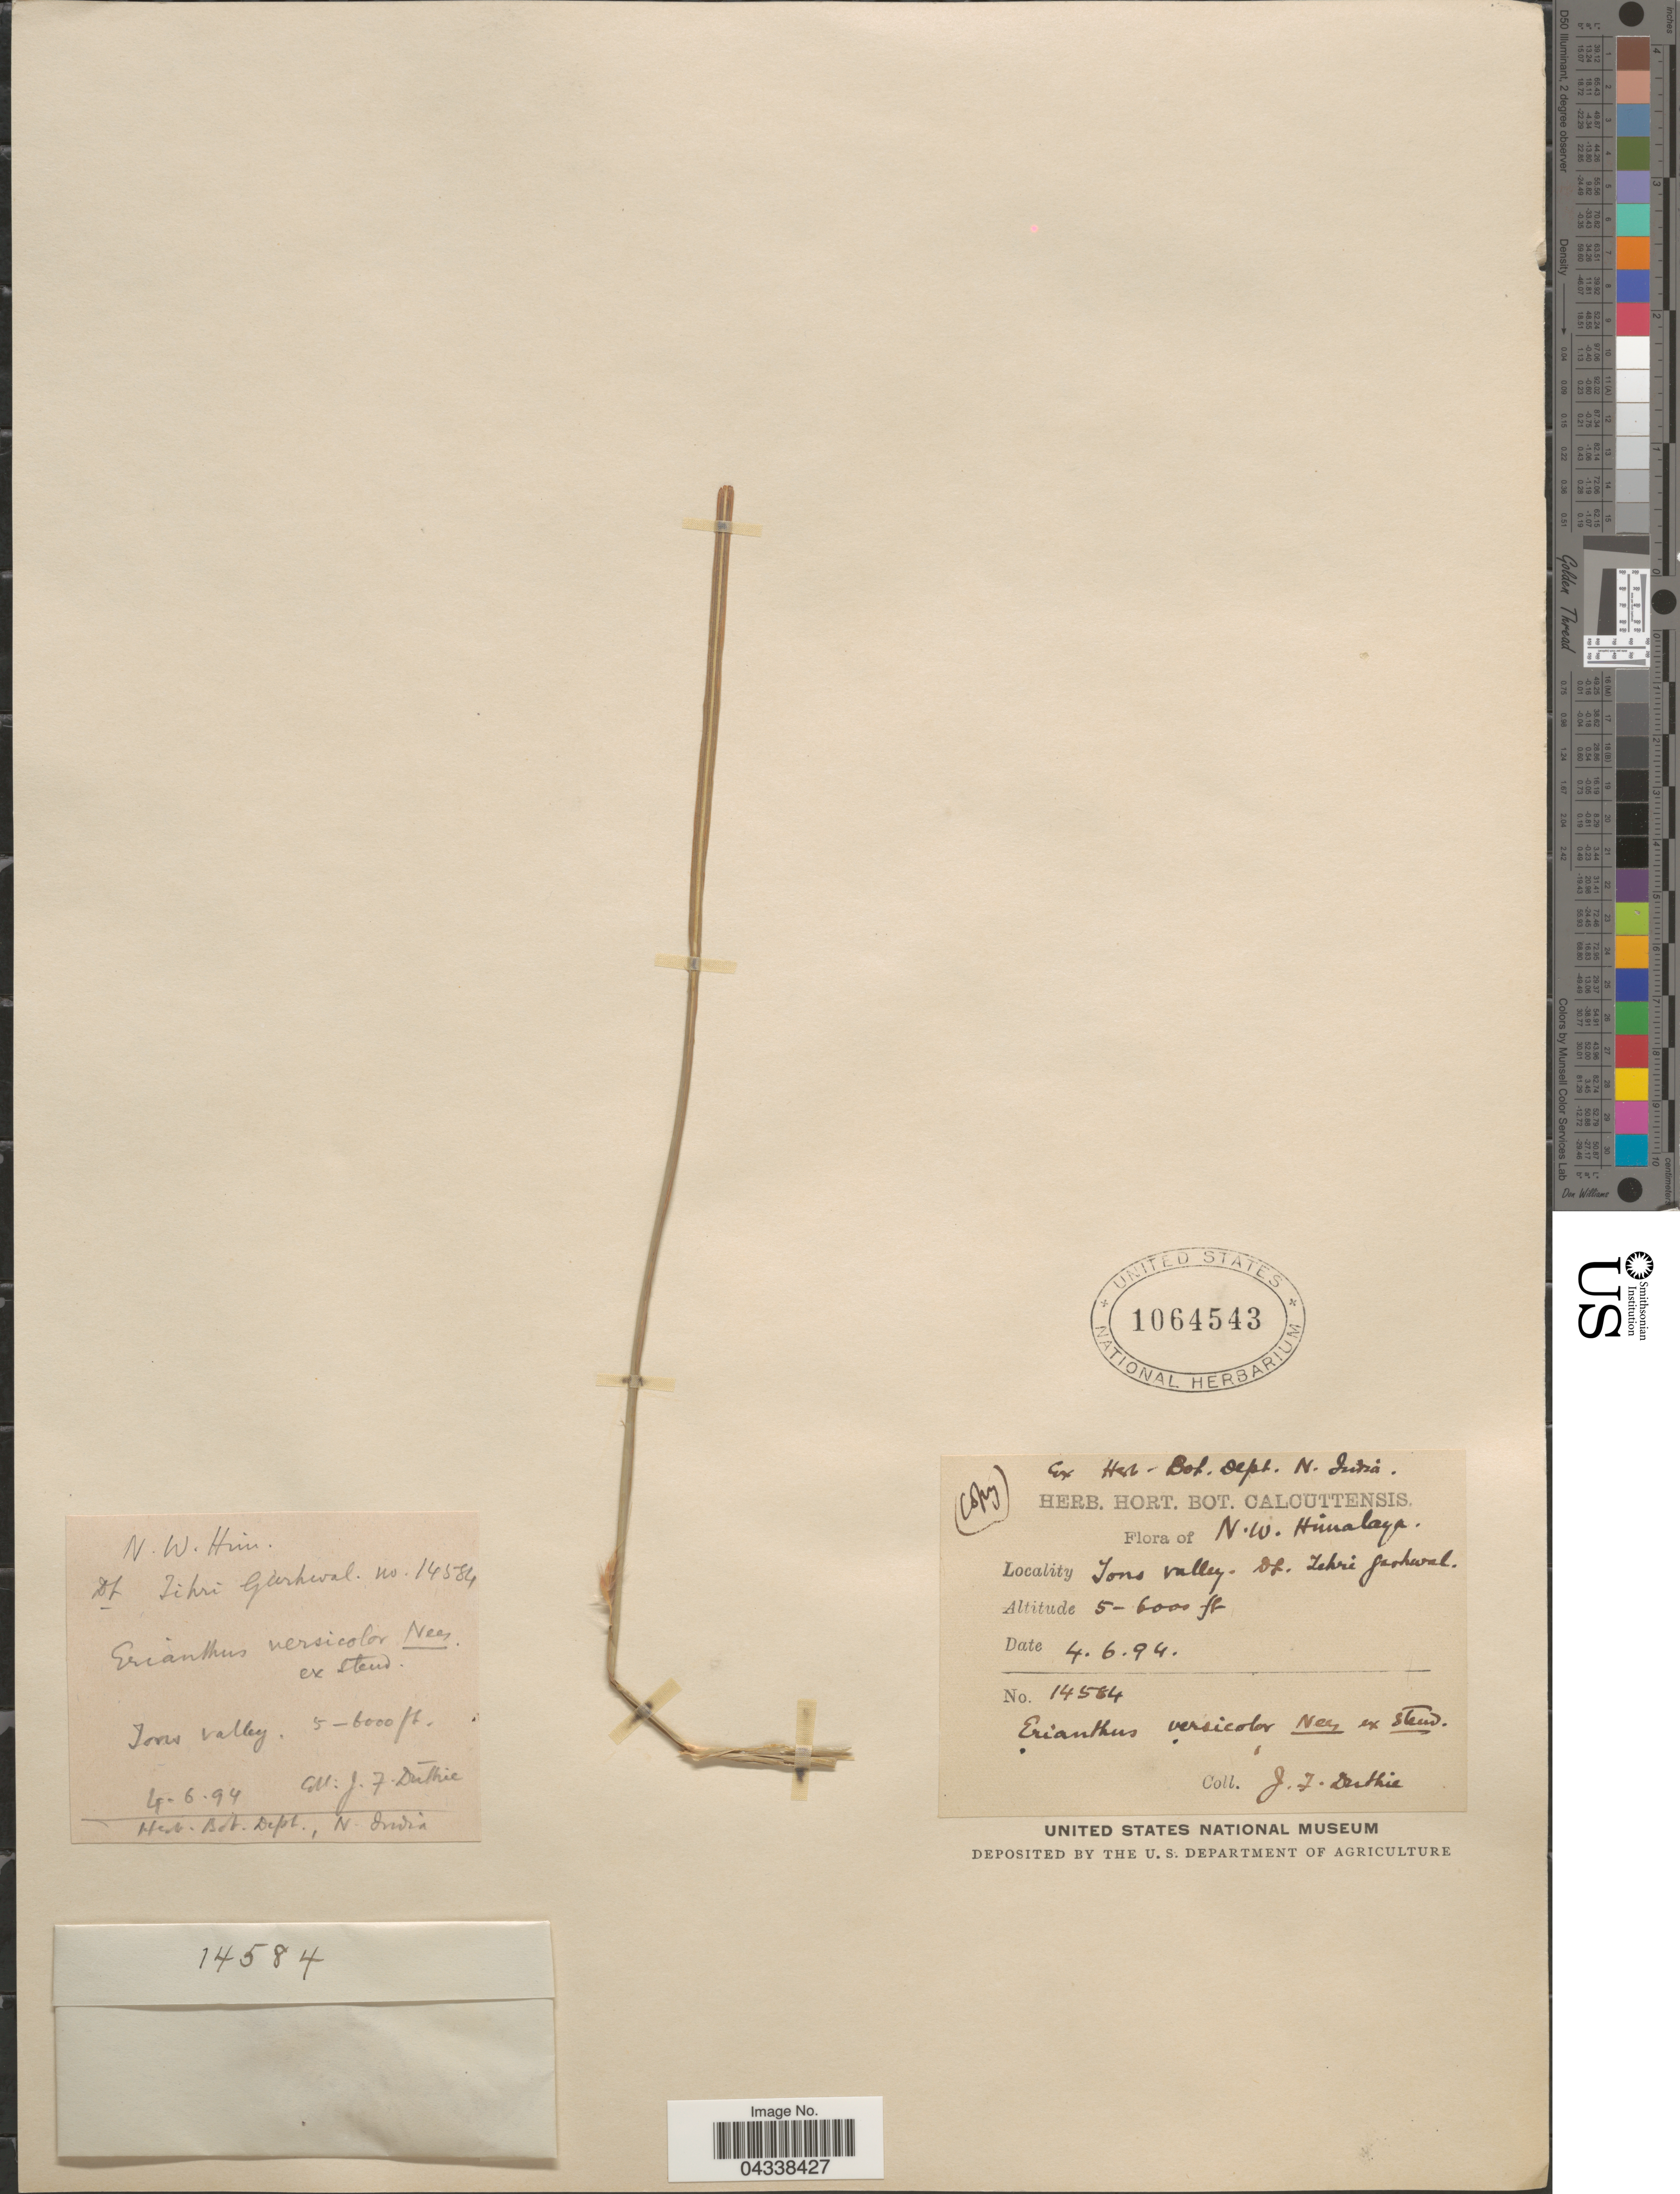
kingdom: Plantae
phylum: Tracheophyta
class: Liliopsida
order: Poales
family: Poaceae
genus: Saccharum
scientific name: Saccharum rufipilum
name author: Steud.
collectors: J. F. Duthie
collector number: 14584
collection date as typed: Transcribed d/m/y: 4/6/94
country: India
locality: N.W. Himalaya. Tons valley. Dt. Tehri Garhwal.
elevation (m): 1524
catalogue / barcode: US 1064543